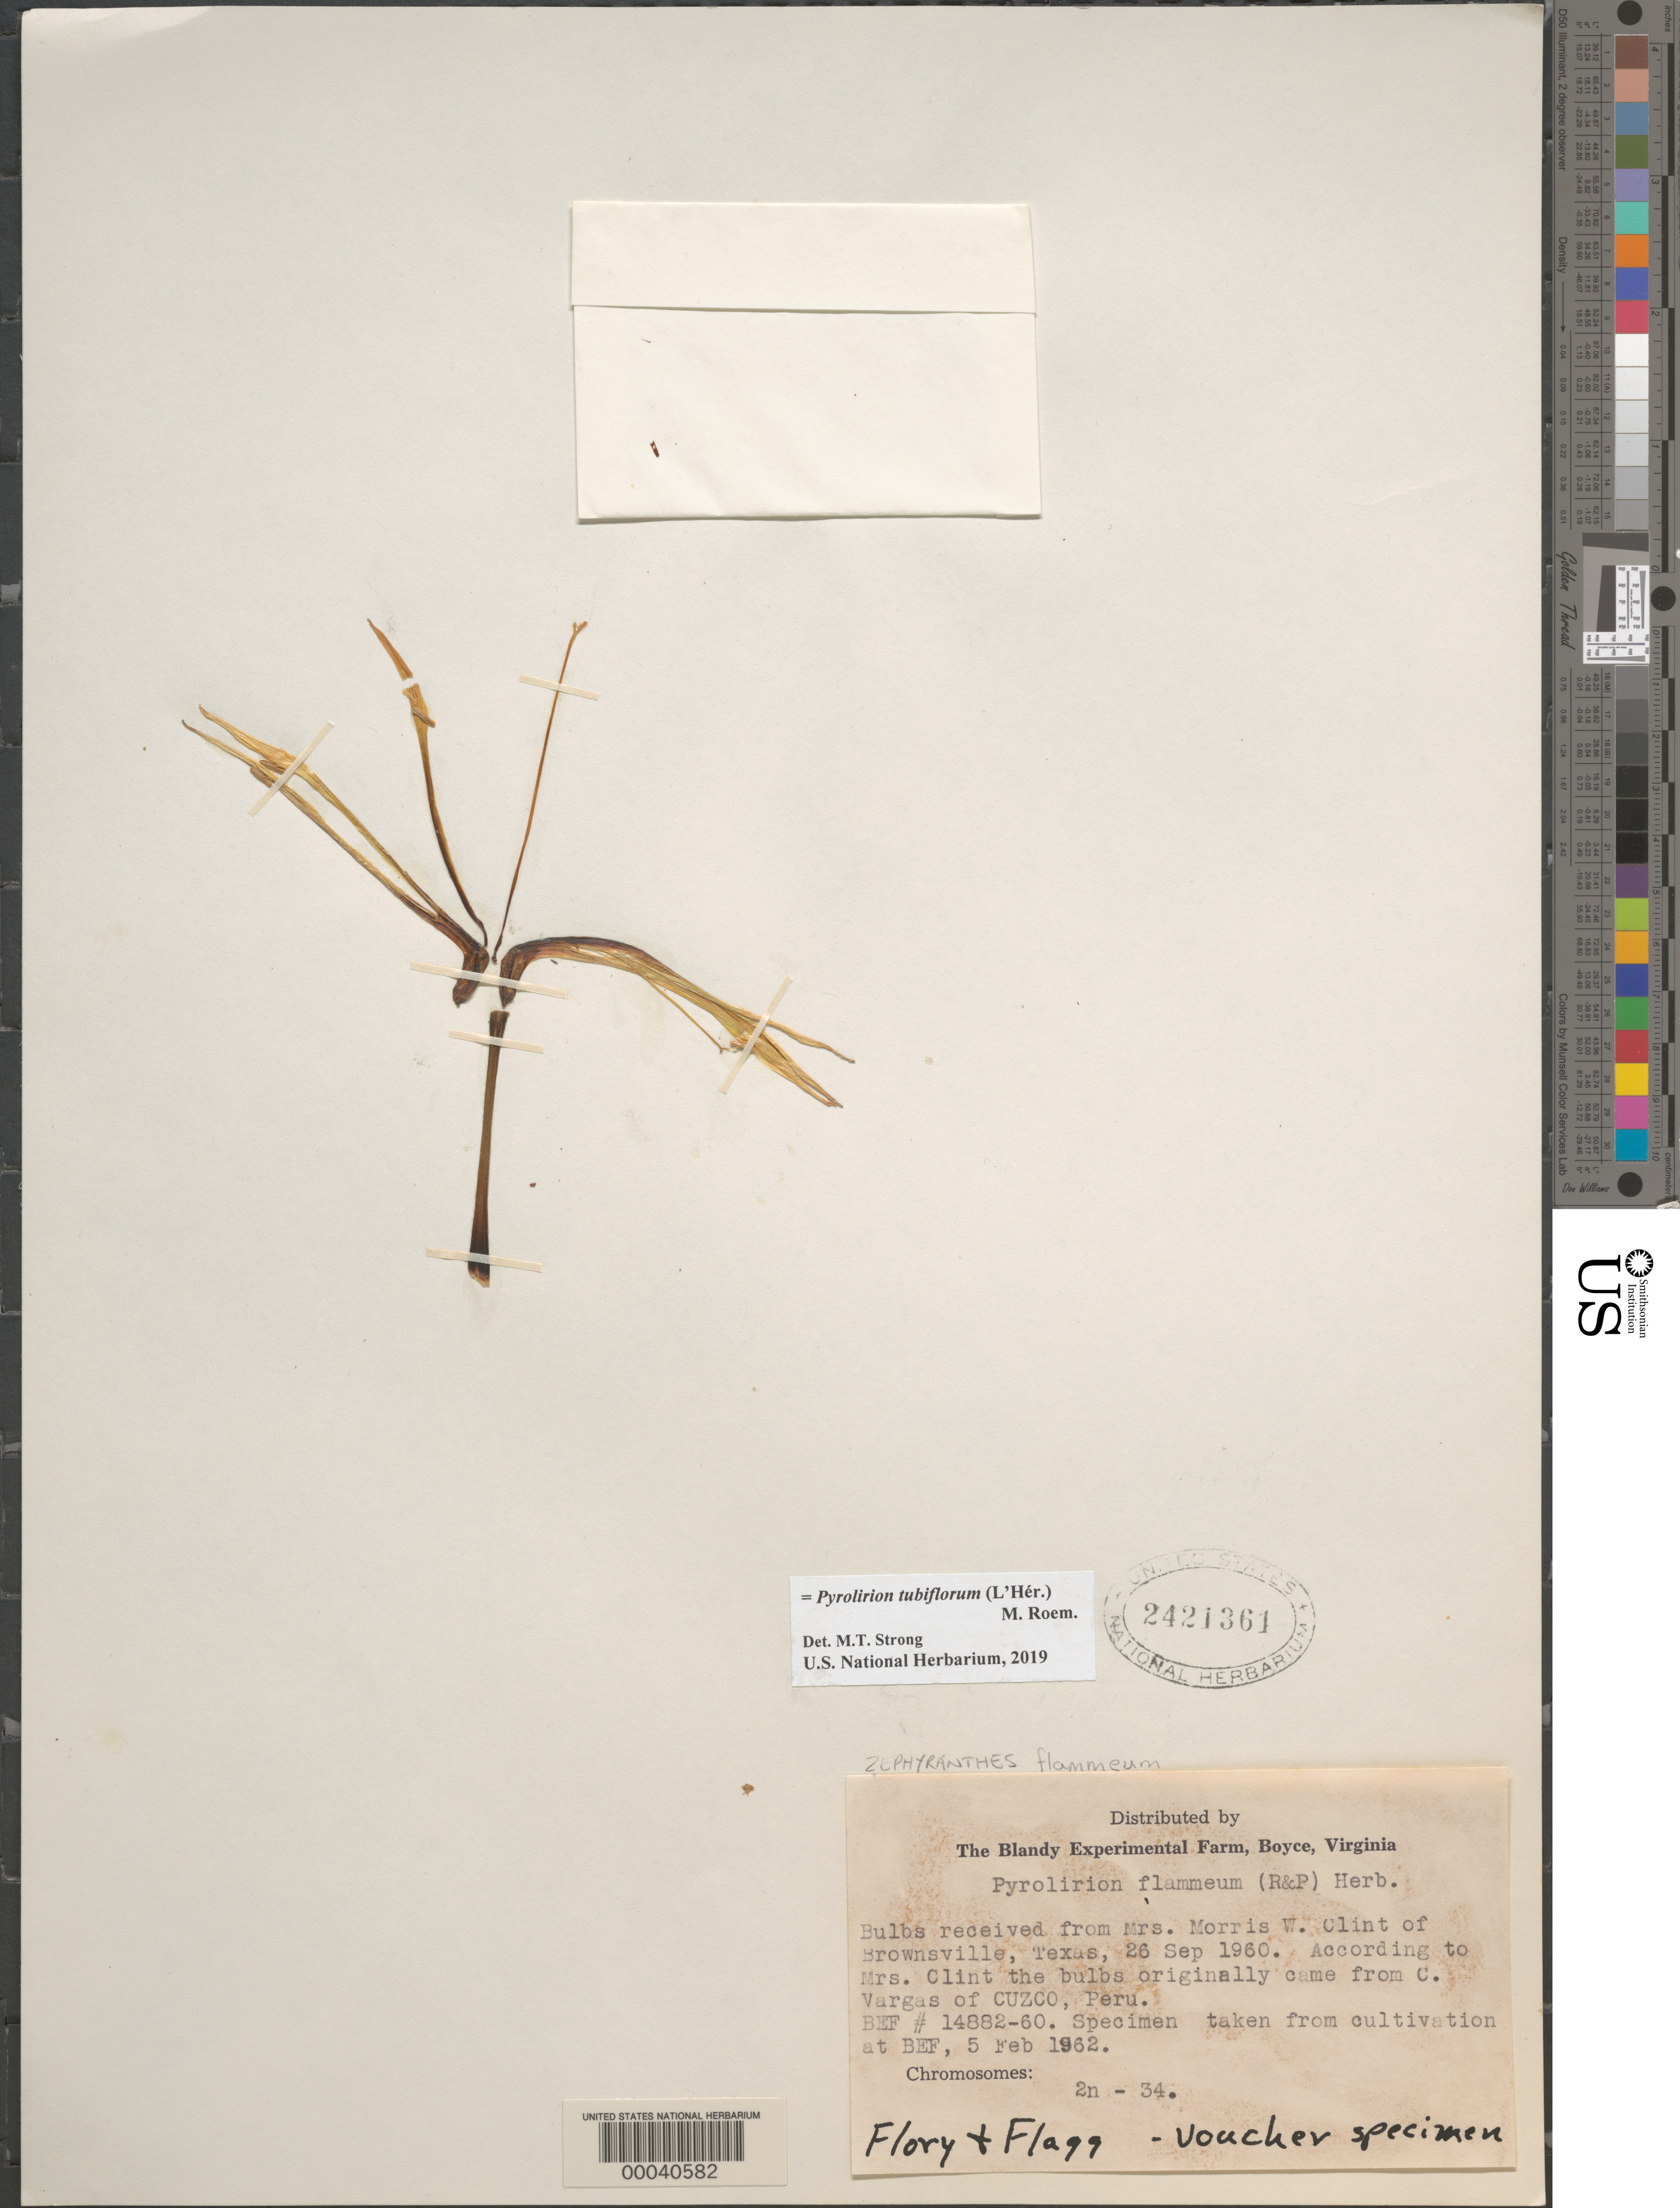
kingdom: Plantae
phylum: Tracheophyta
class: Liliopsida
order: Asparagales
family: Amaryllidaceae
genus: Pyrolirion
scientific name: Pyrolirion tubiflorum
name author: (L'Hér.) M. Roem.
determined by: Strong, Mark T., (BOT), Smithsonian Institution - National Museum of Natural History (UNITED STATES)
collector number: Bef 14882-60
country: Peru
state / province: Cusco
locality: Cuzco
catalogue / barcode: US 2421361